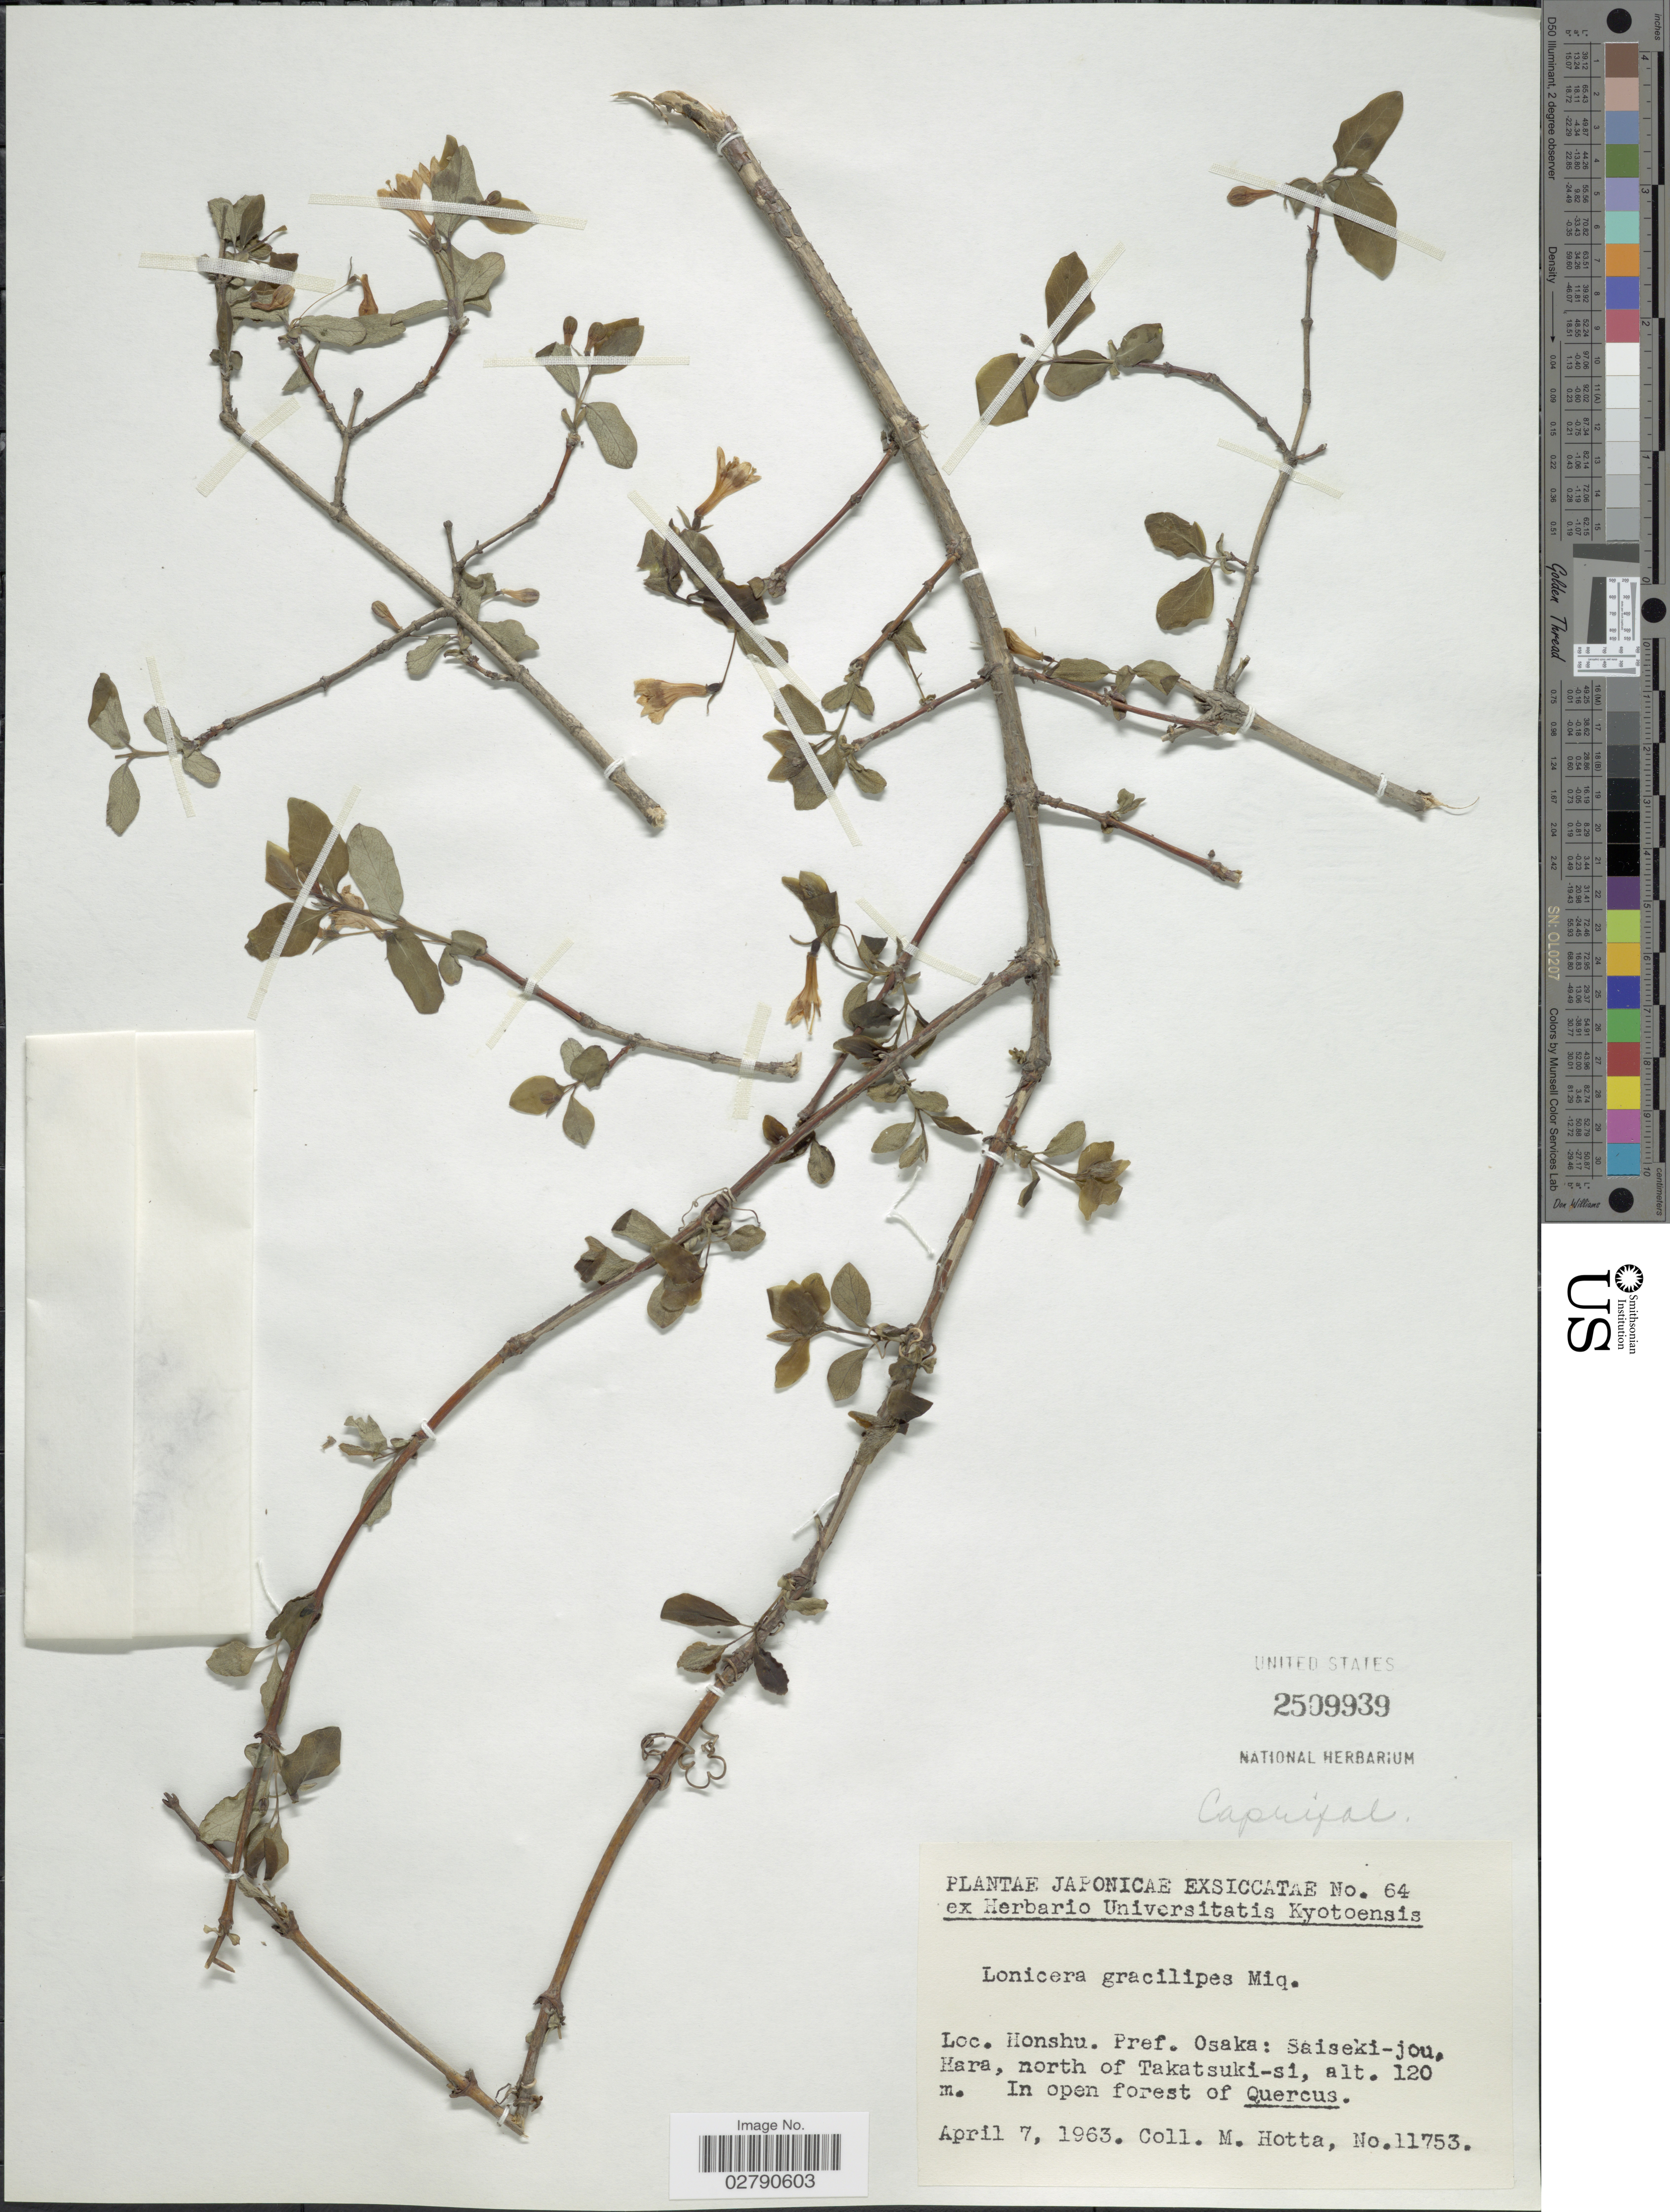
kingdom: Plantae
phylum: Tracheophyta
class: Magnoliopsida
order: Dipsacales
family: Caprifoliaceae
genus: Lonicera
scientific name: Lonicera gracilipes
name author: Miq.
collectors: M. Hotta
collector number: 11753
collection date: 1963-04-07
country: Japan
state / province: Osaka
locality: Honshu. Saiseki-jou, Hara, north of Takatsuki-si.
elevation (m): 120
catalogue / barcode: US 2509939